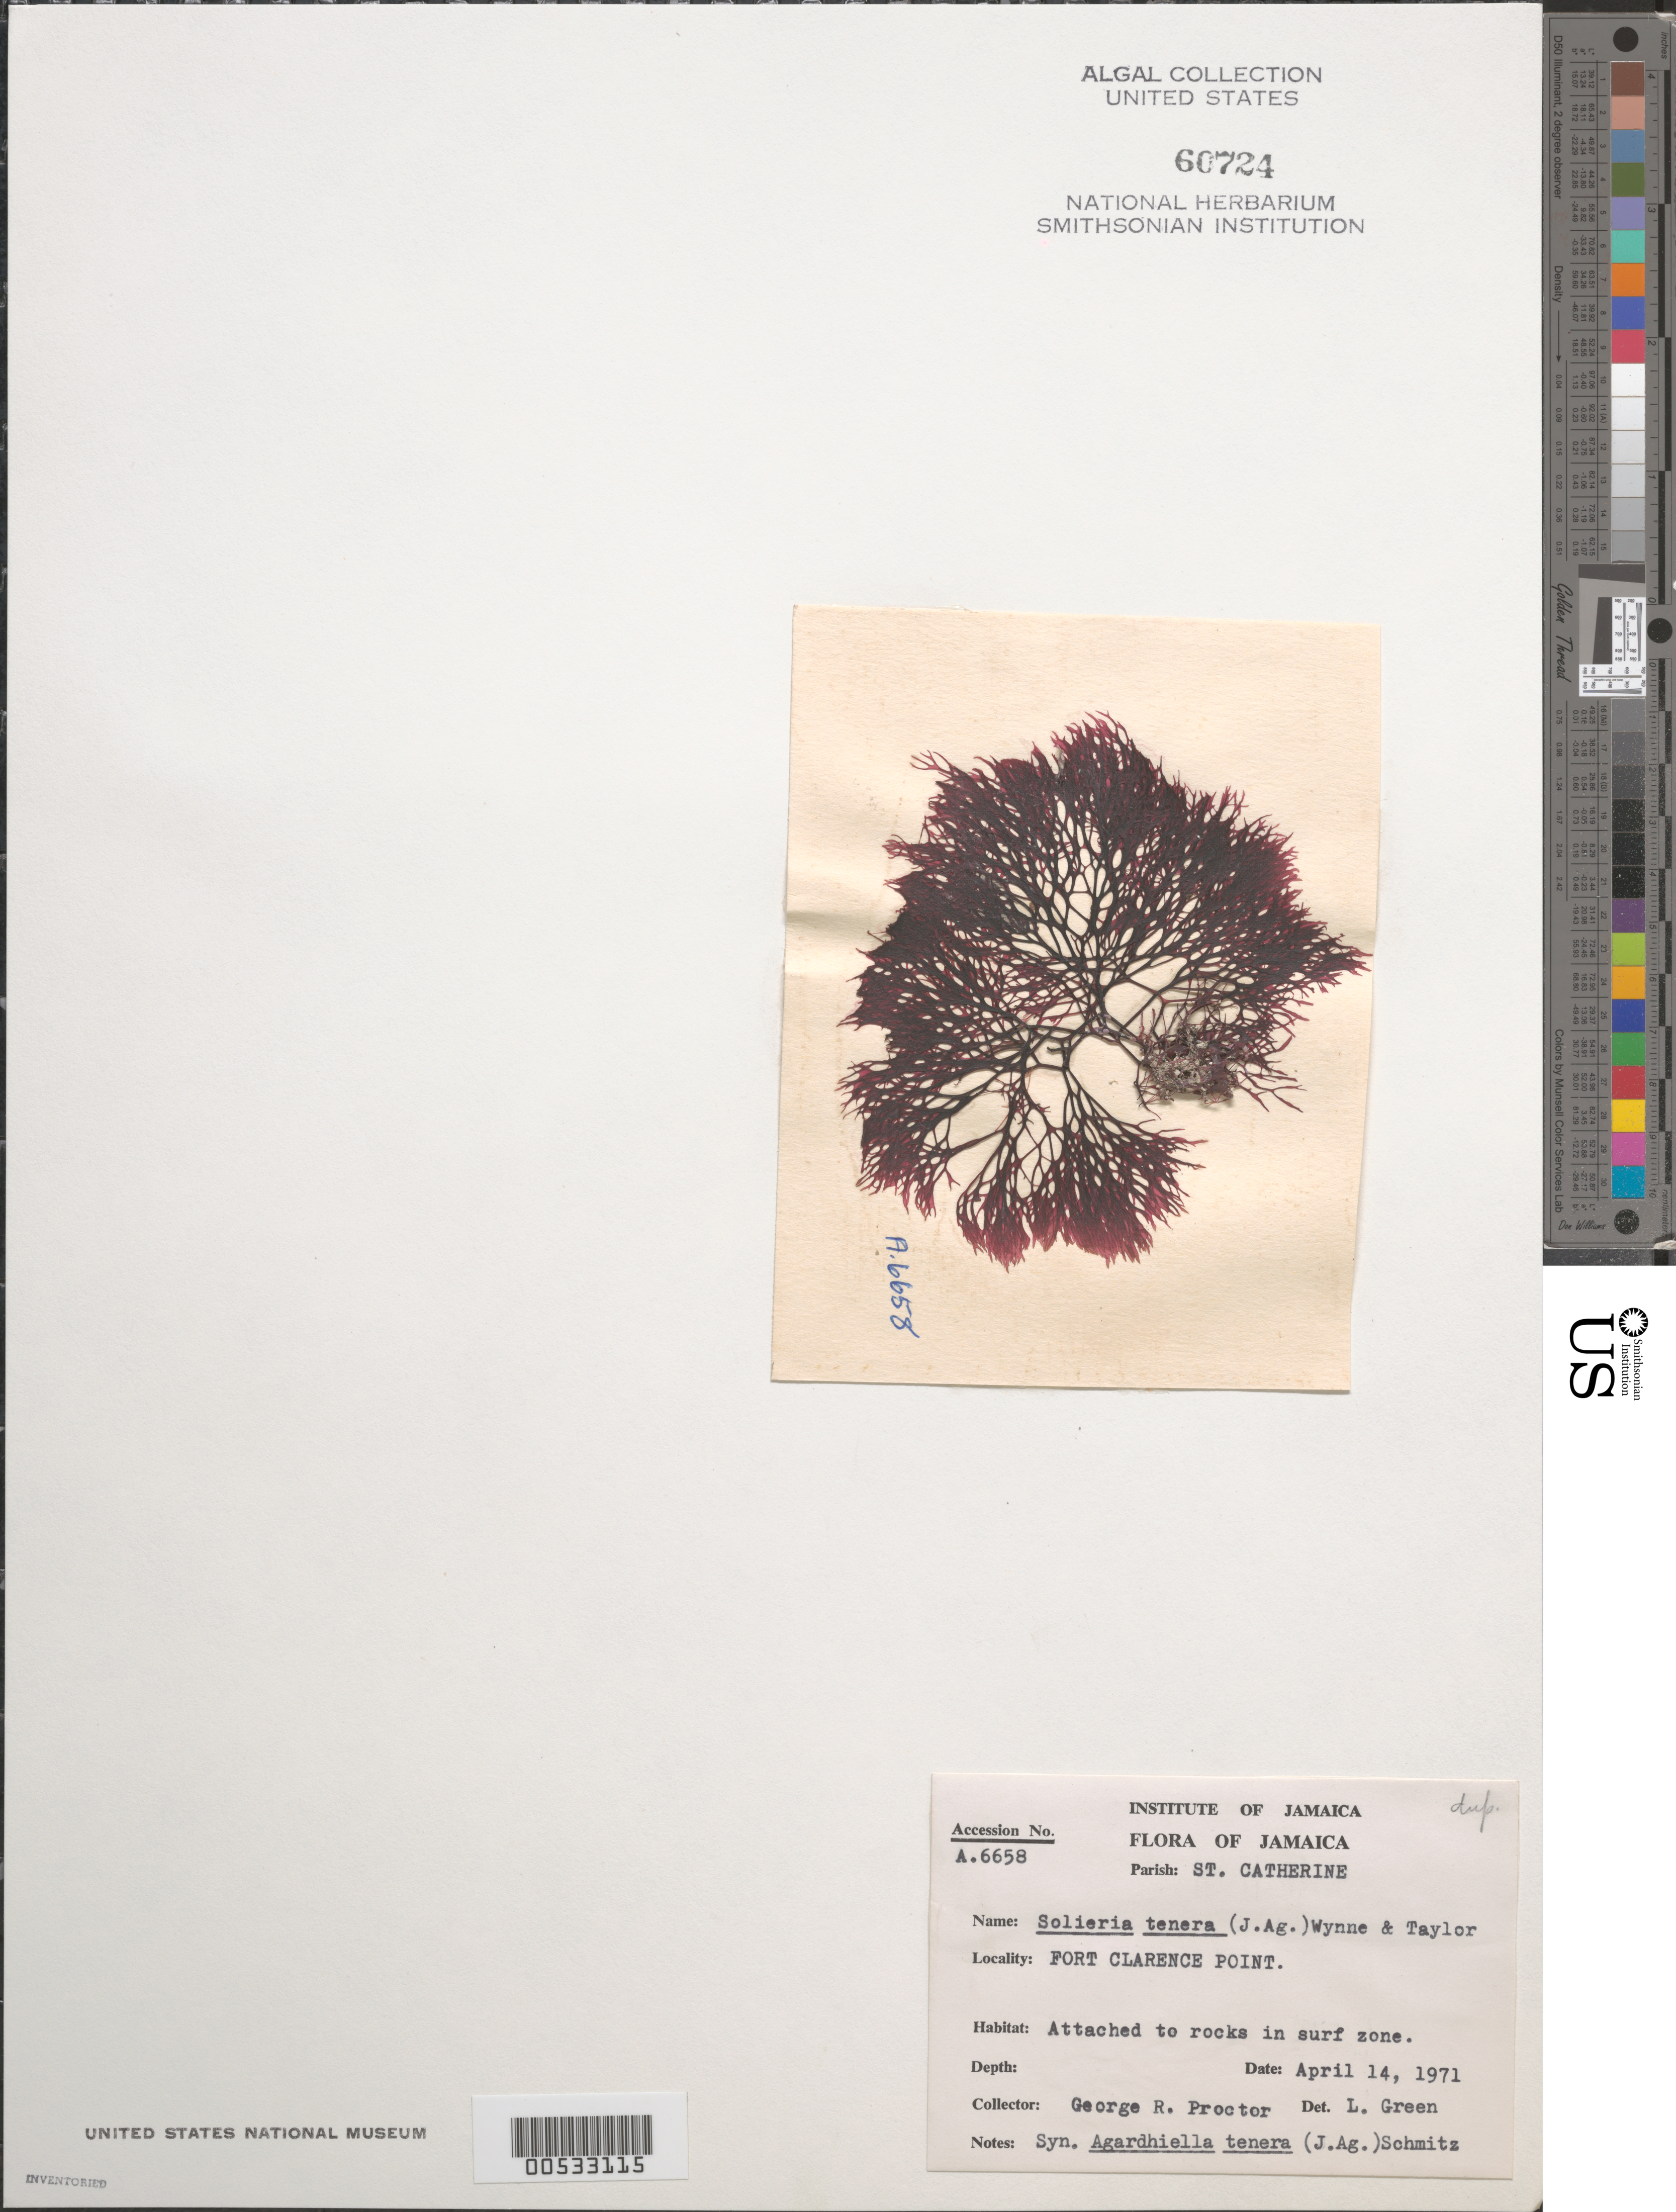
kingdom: Plantae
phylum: Rhodophyta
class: Florideophyceae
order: Gigartinales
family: Solieriaceae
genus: Solieria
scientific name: Solieria filiformis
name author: (Kütz.) P.W. Gabrielson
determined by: Algae name updating Project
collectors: G. R. Proctor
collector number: A.6658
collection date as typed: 14 Apr 1971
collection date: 1971-04-14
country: Jamaica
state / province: Saint Catherine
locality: Fort clarence point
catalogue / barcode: US 60724